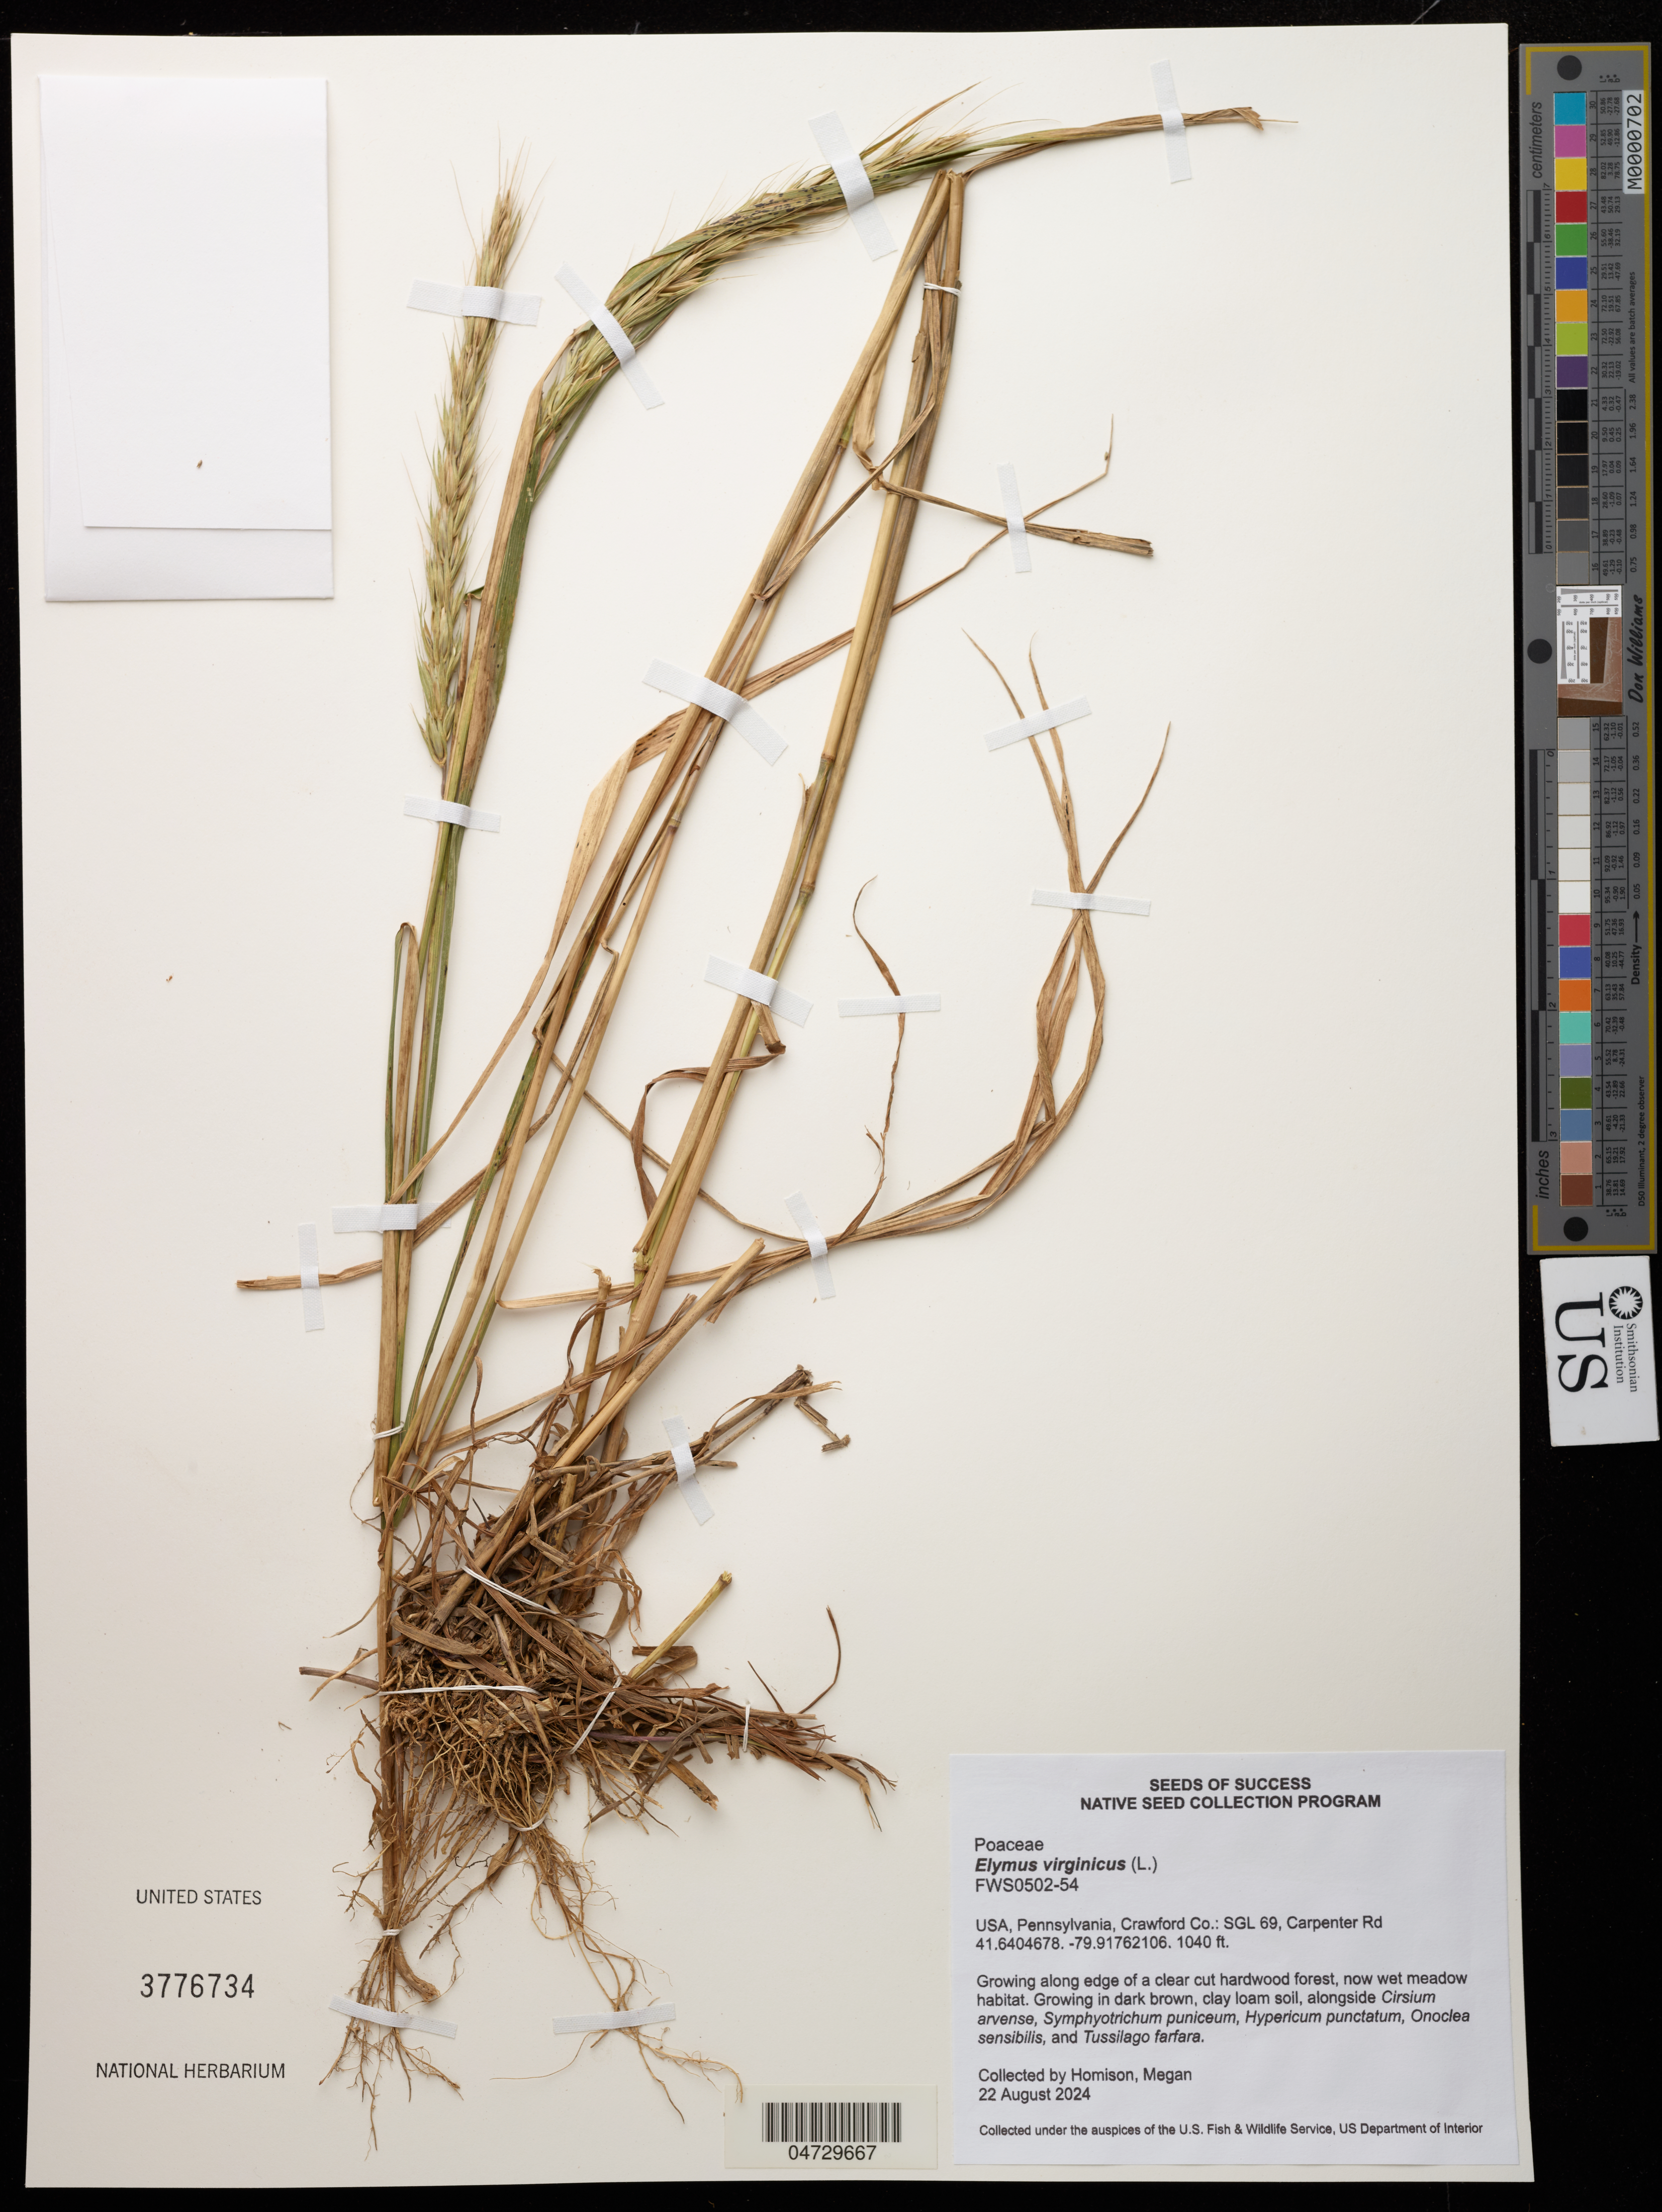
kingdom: Plantae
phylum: Tracheophyta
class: Liliopsida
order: Poales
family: Poaceae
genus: Elymus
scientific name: Elymus virginicus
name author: L.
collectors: M. Homison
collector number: FWS0502-54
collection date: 2024-08-22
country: United States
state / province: Pennsylvania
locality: USA, Pennsylvania, Crawford Co.: SGL 69, Carpenter Rd.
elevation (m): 317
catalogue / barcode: US 3776734